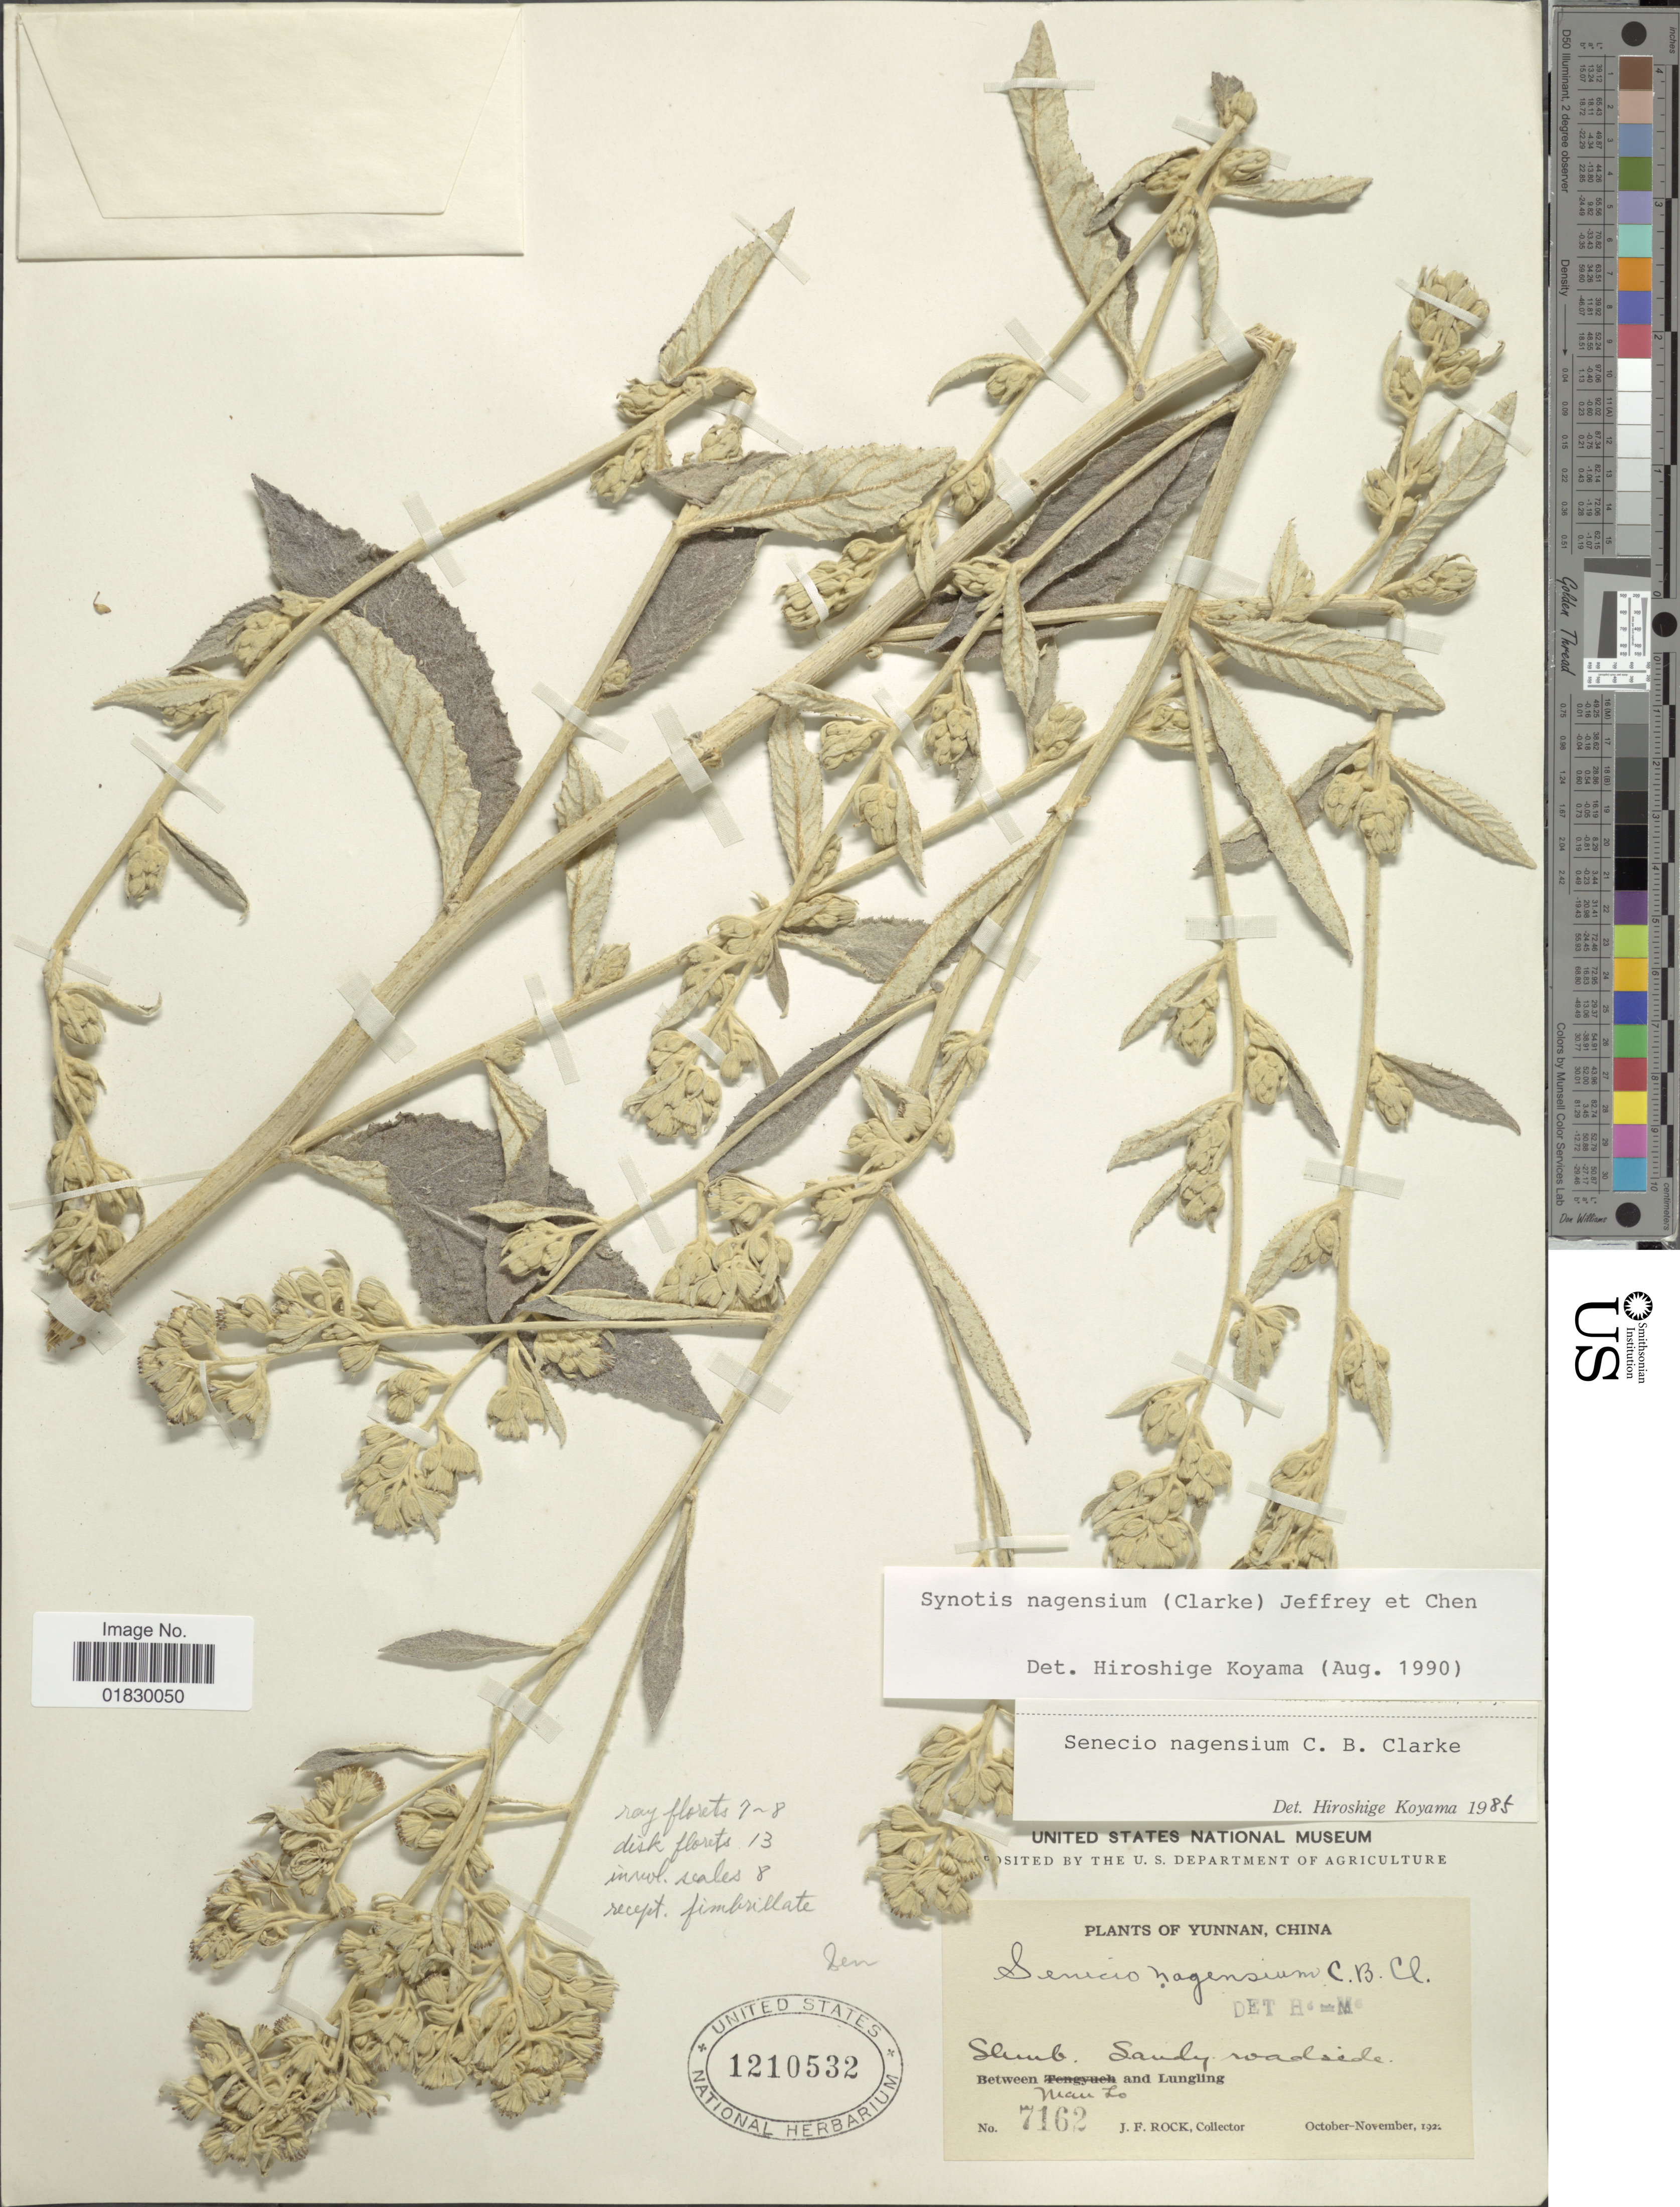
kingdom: Plantae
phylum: Tracheophyta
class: Magnoliopsida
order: Asterales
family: Asteraceae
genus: Synotis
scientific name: Synotis nagensium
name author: (C.B. Clarke) C. Jeffrey & Y.L. Chen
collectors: J. Rock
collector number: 7162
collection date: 1922-10/1922-11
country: China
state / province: Yunnan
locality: Yunnan, China, Between Man Lo and Lungling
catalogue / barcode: US 1210532